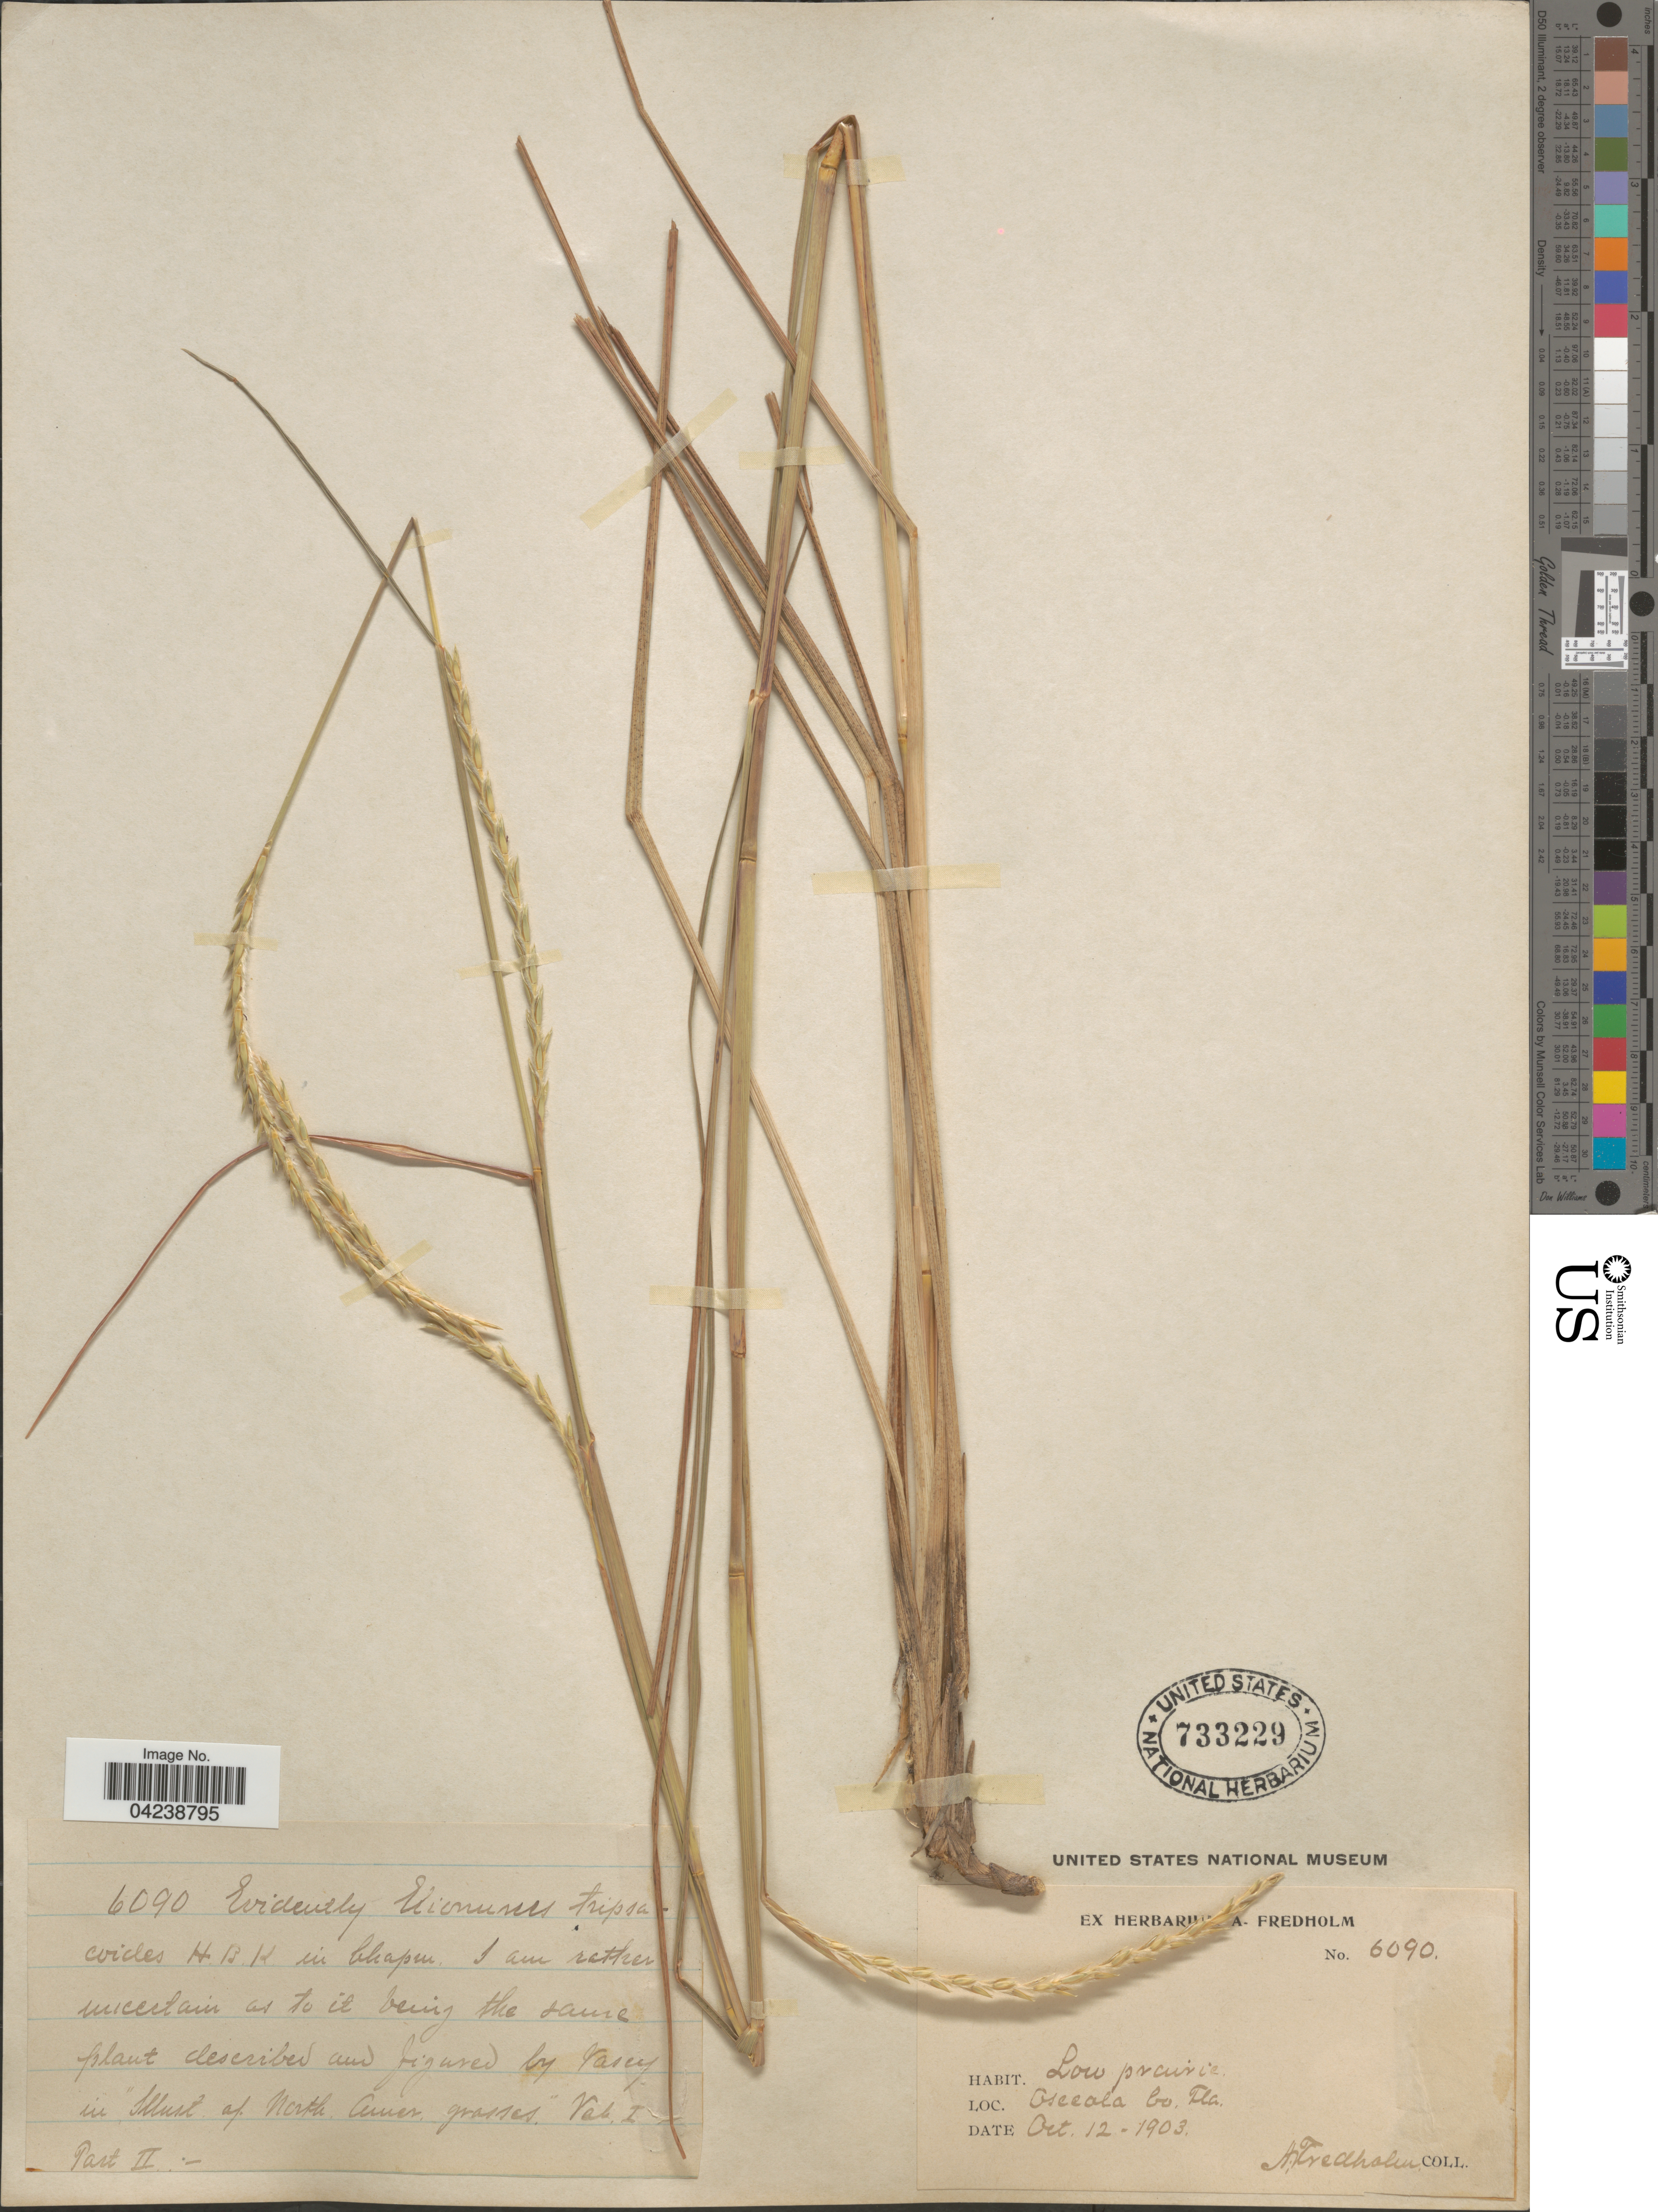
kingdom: Plantae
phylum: Tracheophyta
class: Liliopsida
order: Poales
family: Poaceae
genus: Elionurus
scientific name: Elionurus tripsacoides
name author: Humb. & Bonpl. ex Willd.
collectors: A. Fredholm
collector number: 6090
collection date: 1903-10-12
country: United States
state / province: Florida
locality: Osceola Co.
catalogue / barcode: US 733229